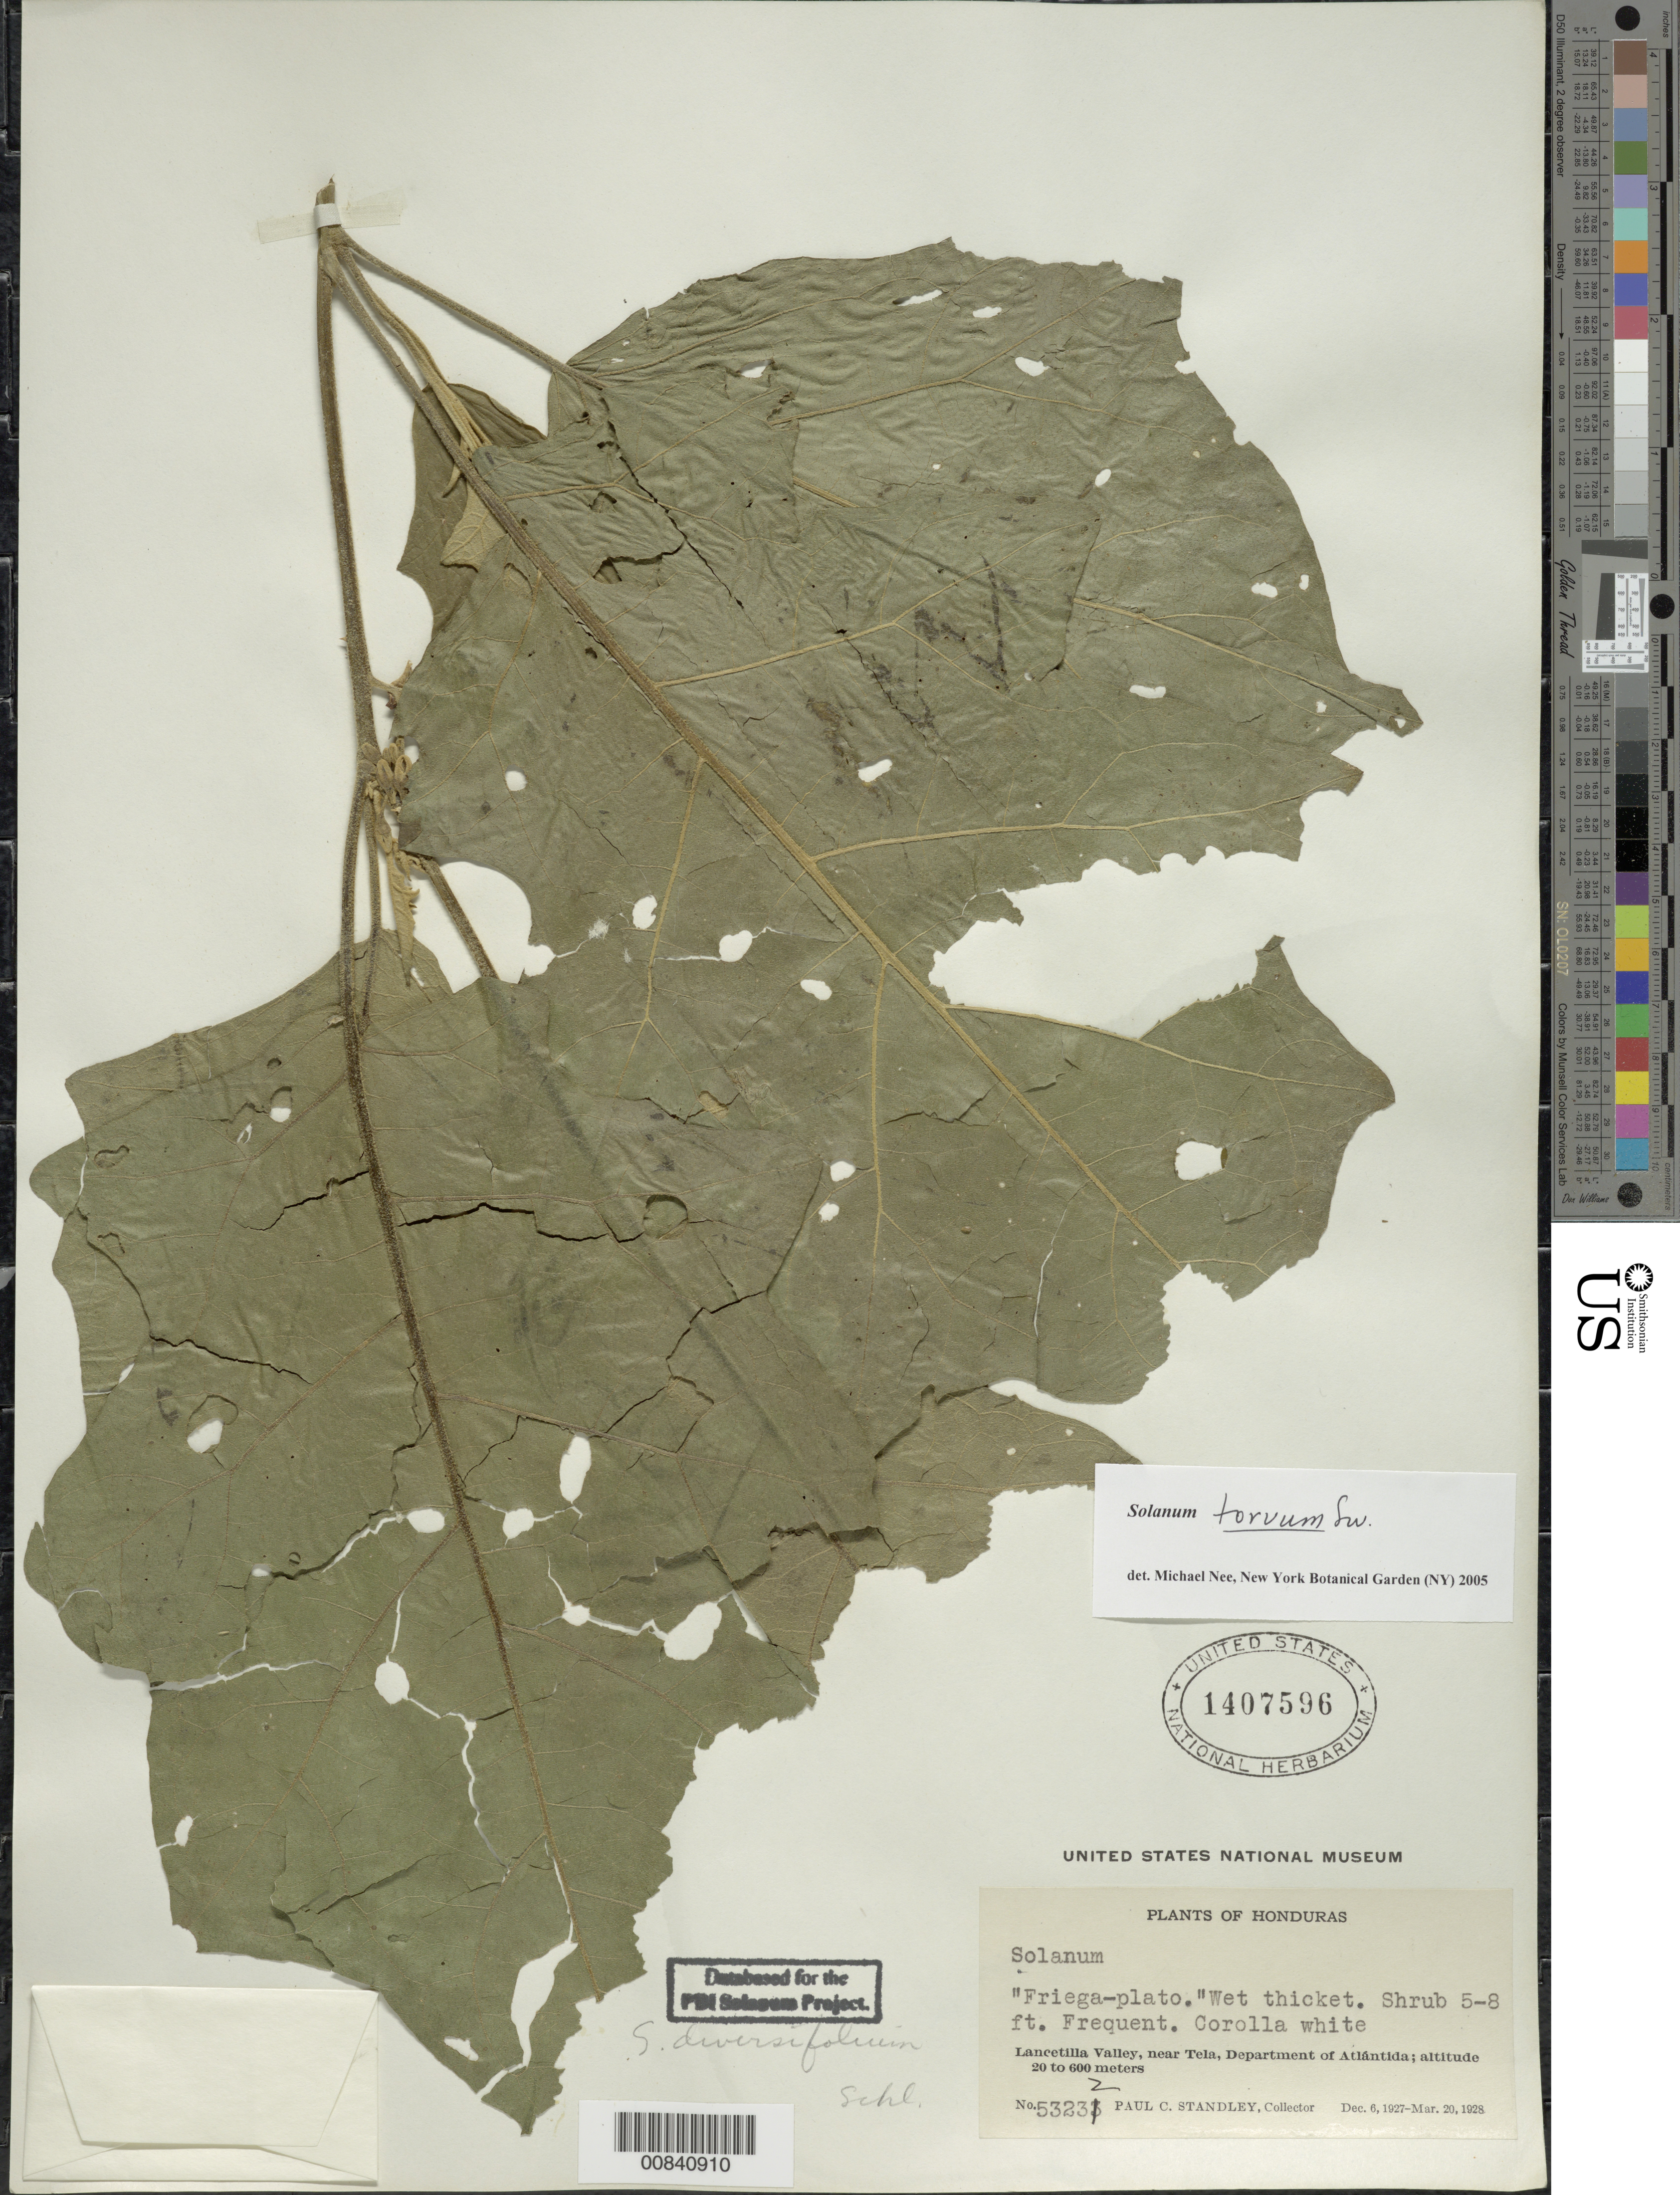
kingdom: Plantae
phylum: Tracheophyta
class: Magnoliopsida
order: Solanales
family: Solanaceae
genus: Solanum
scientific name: Solanum torvum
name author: Sw.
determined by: Nee, Michael H.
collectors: P. C. Standley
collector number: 53232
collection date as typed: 6 Dec 1927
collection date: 1927-12-06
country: Honduras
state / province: Atlántida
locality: Lancetilla Valley, near Tela.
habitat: Wet thicket.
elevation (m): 20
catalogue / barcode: US 1407596